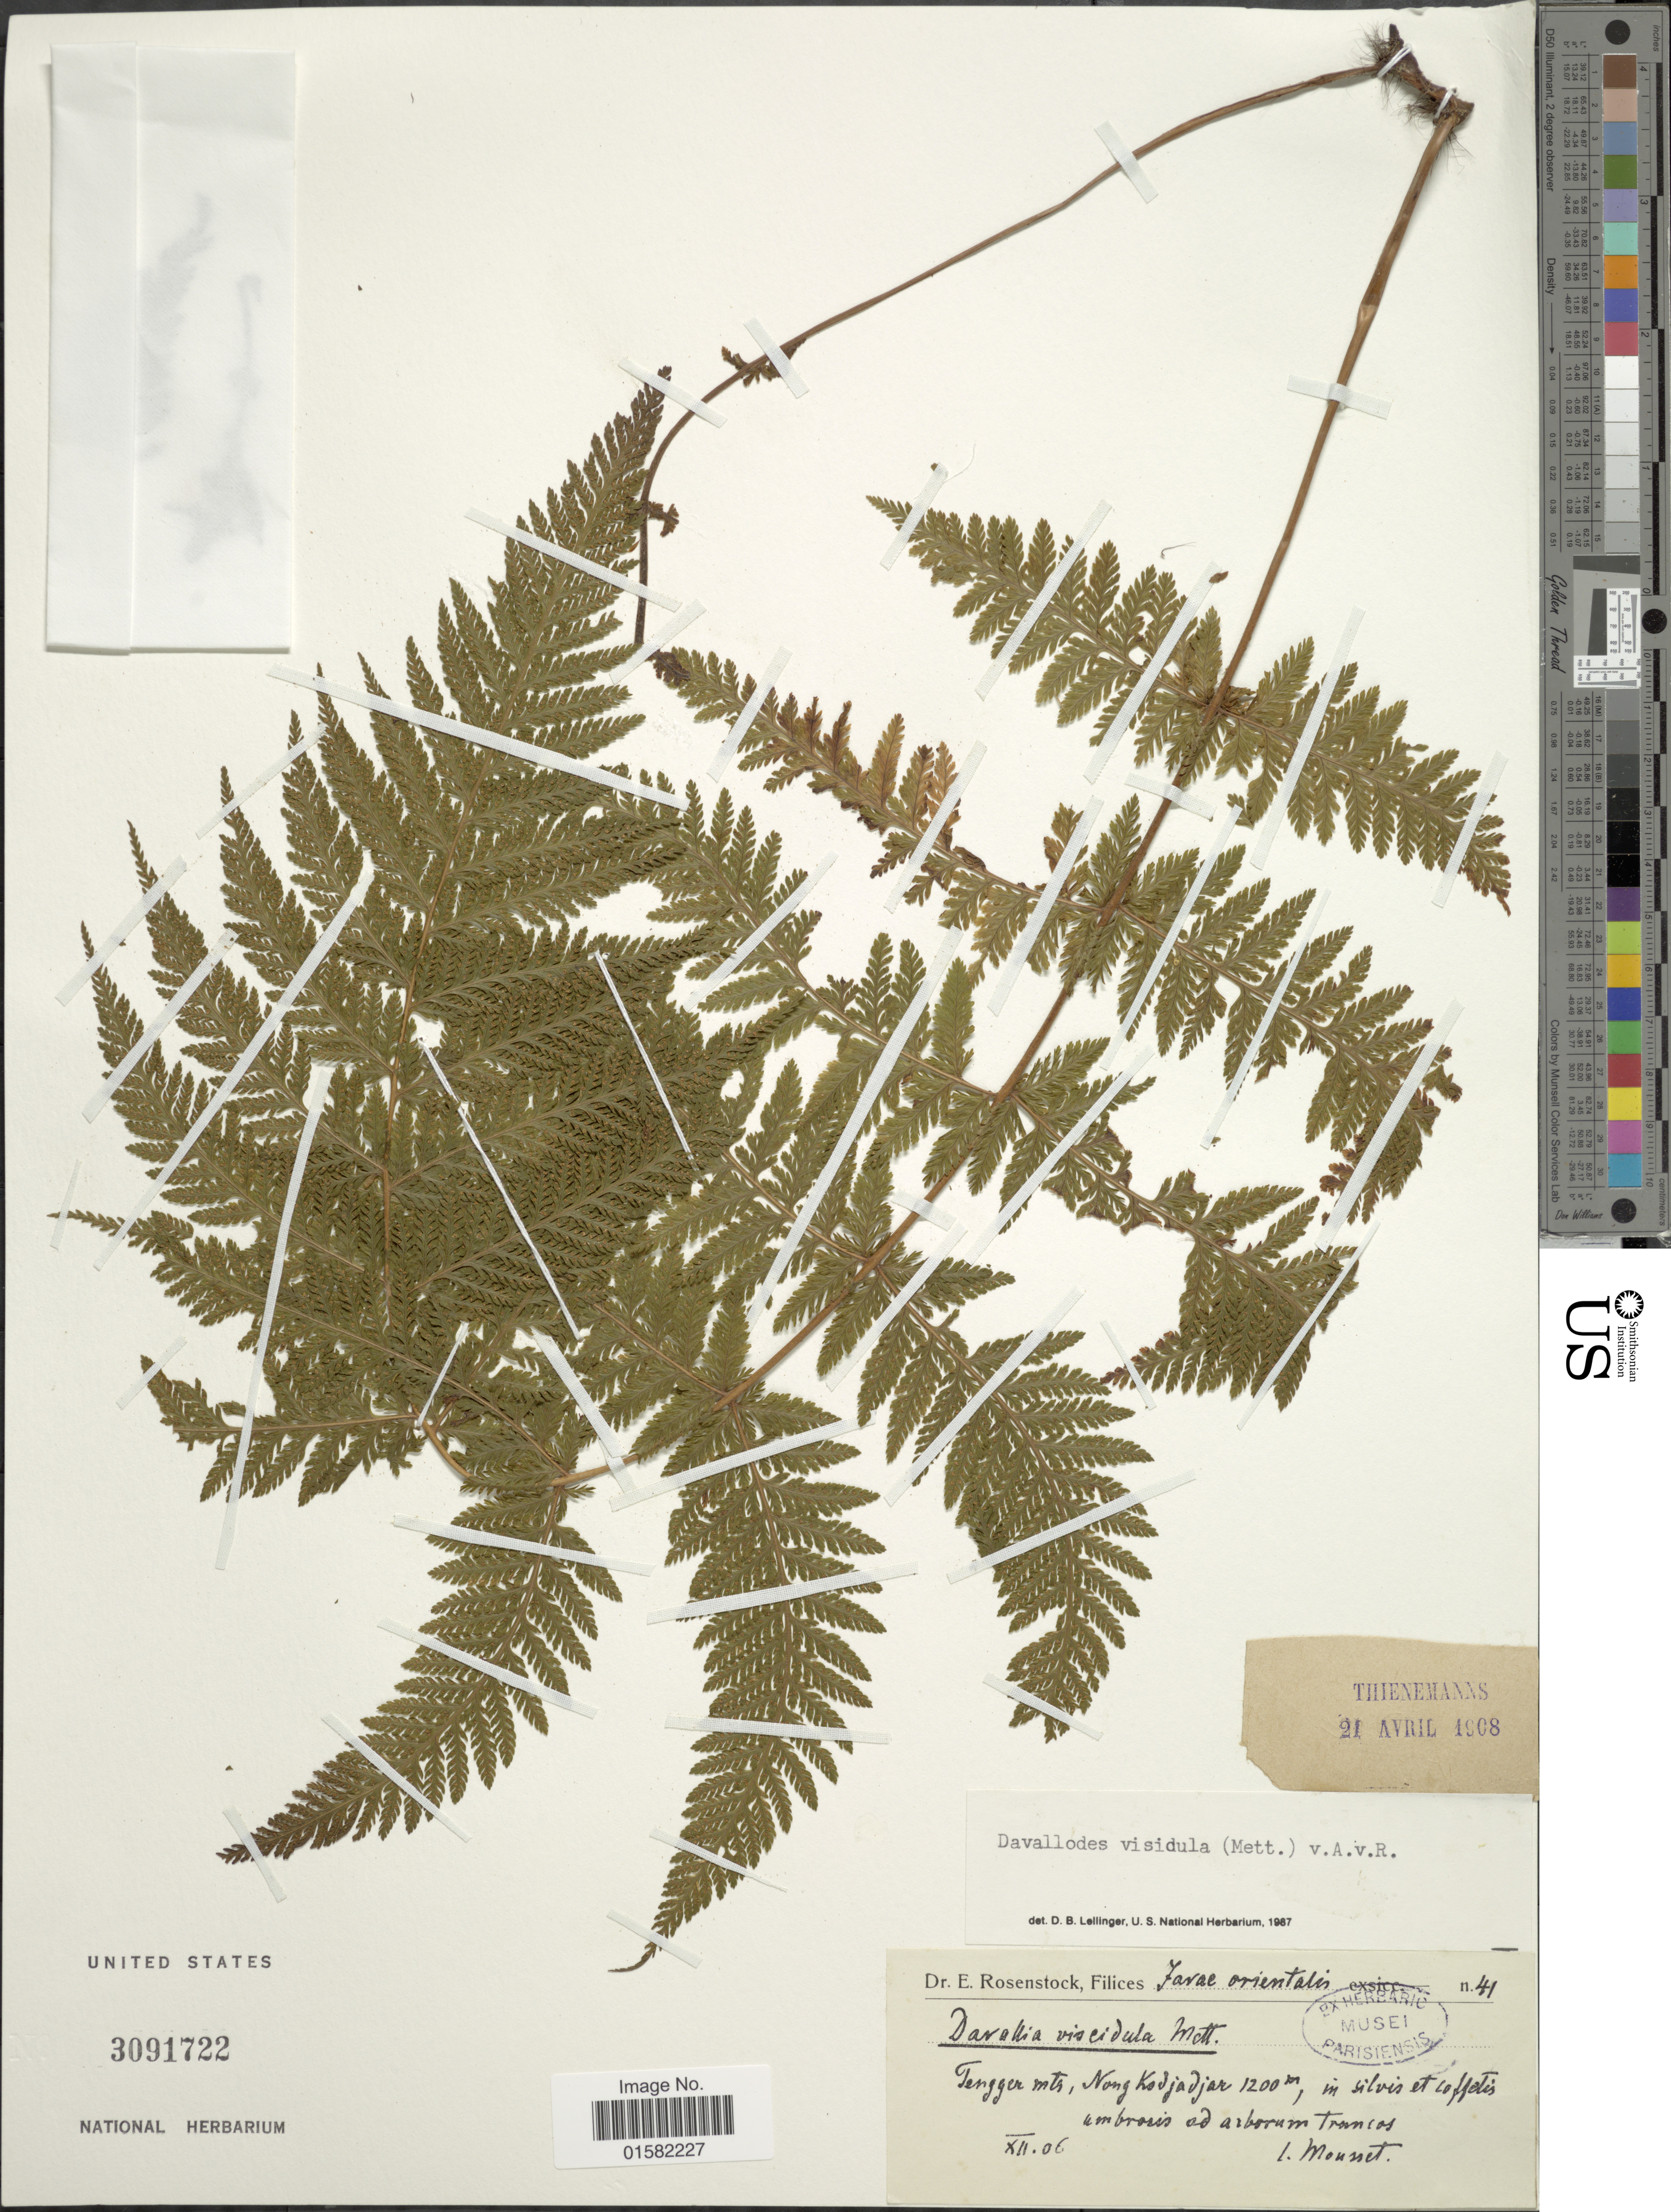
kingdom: Plantae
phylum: Tracheophyta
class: Polypodiopsida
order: Polypodiales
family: Davalliaceae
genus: Davallodes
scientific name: Davallodes viscidulum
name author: (Mett. ex Kuhn) Alderw.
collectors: Mousset, --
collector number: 41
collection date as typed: Transcribed d/m/y: /12/6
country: Indonesia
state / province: Java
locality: Tengger mts, Nong Kodjadjar, in silvis et coffetis umbrosis ad arborum trancos.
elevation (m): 1200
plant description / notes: No precise locality correction needed.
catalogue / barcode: US 3091722